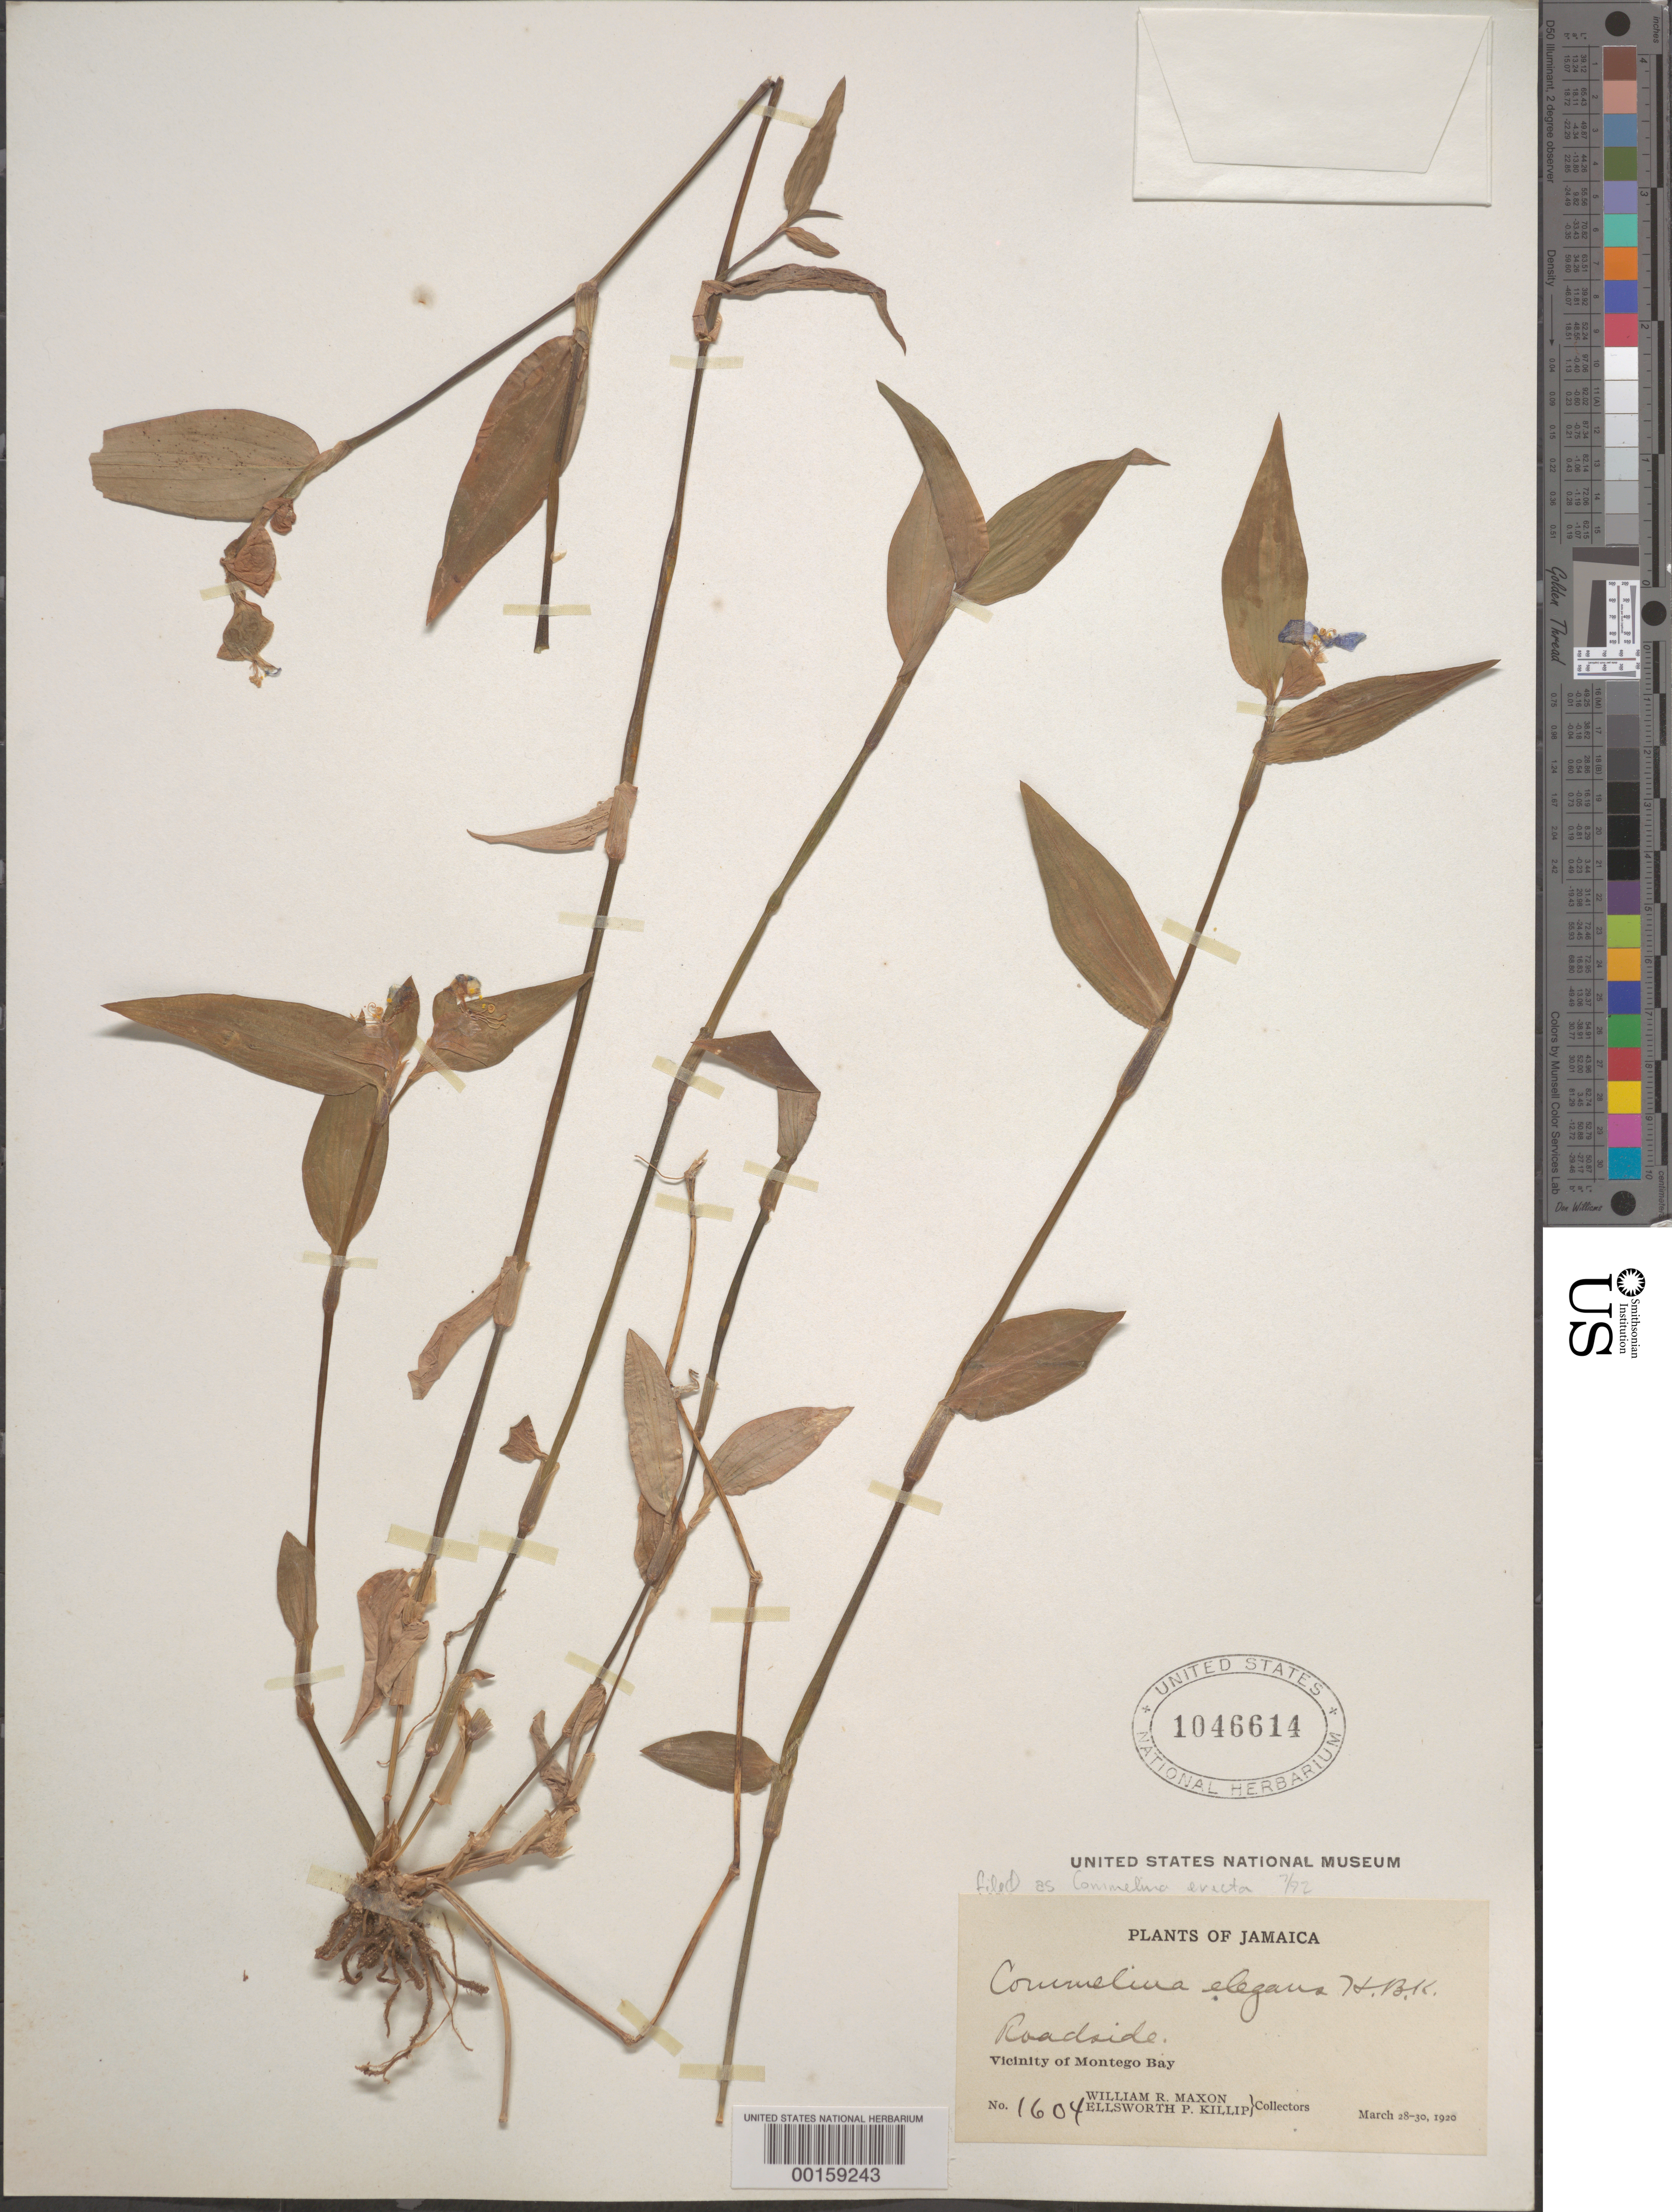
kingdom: Plantae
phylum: Tracheophyta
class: Liliopsida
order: Commelinales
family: Commelinaceae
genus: Commelina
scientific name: Commelina erecta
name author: L.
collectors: W. R. Maxon & E. P. Killip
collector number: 1604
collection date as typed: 28 Mar 1920 to 30 Mar 1920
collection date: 1920-03-28/1920-03-30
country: Jamaica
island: Greater Antilles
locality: Montego bay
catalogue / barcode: US 1046614